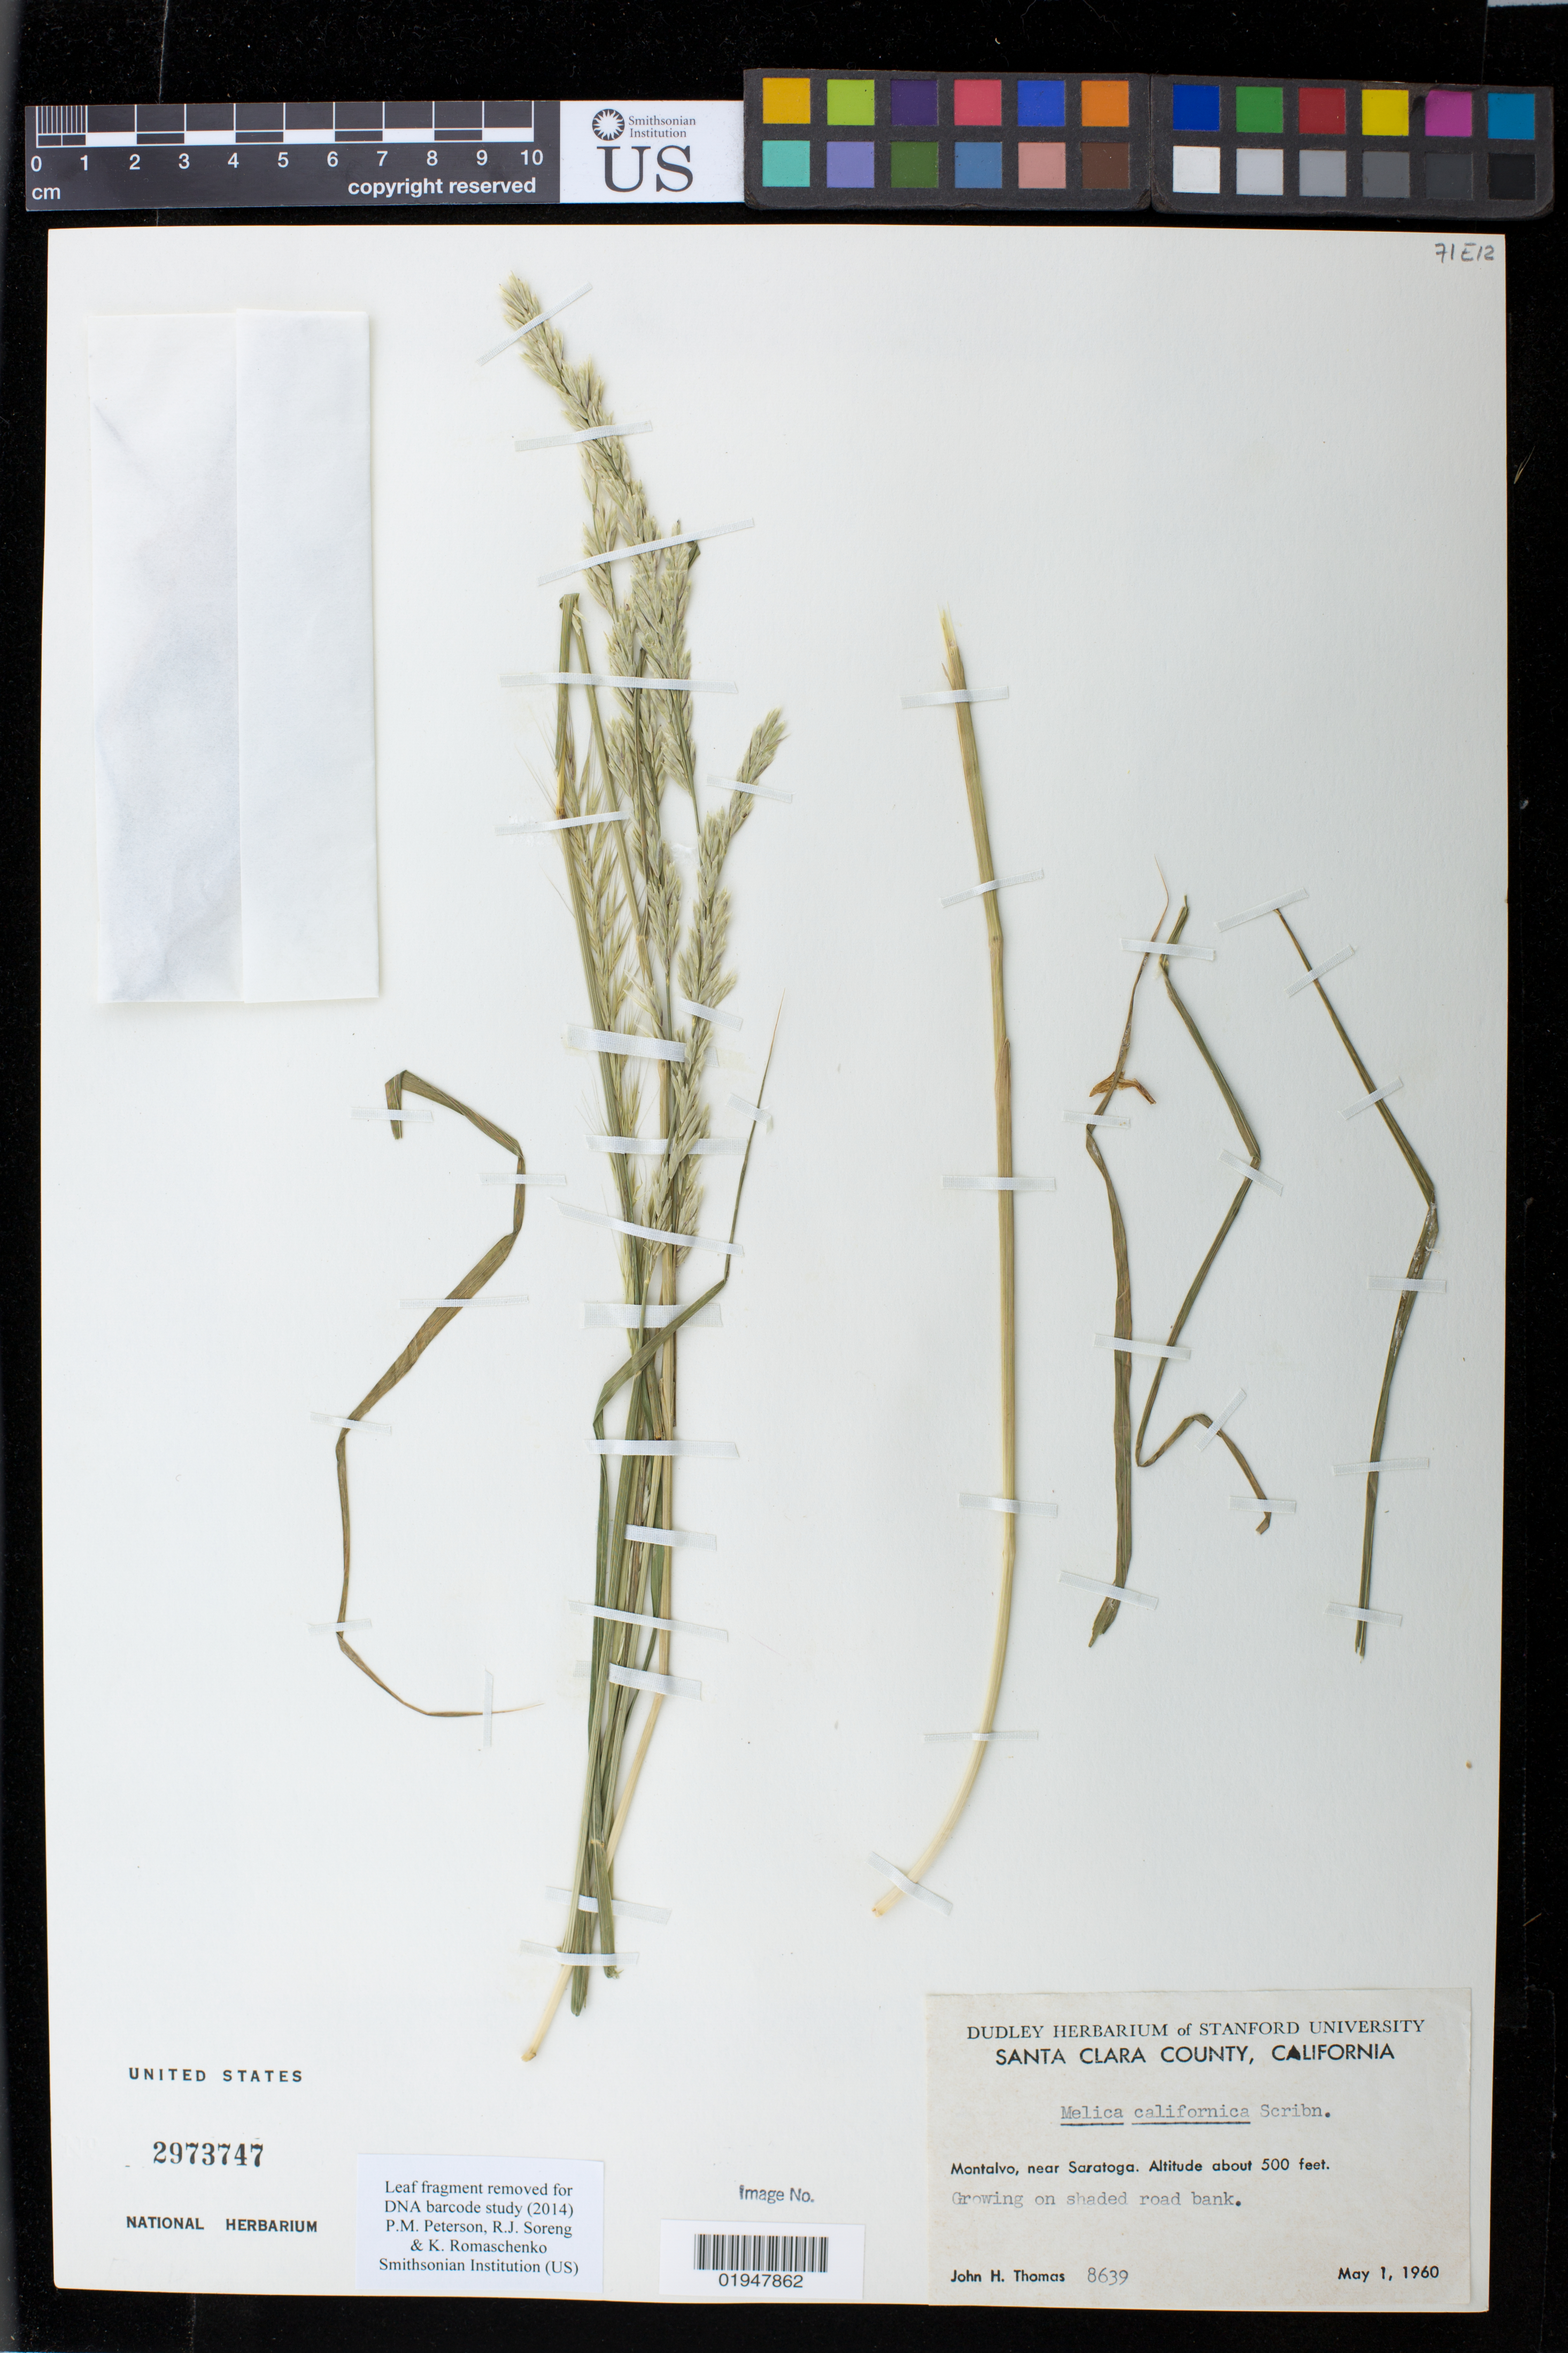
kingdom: Plantae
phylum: Tracheophyta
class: Liliopsida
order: Poales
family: Poaceae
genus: Melica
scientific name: Melica californica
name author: Scribn.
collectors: J. H. Thomas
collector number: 8639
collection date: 1960-05-01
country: United States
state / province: California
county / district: Santa Clara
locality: Montalvo, near Saratoga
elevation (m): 152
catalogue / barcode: US 2973747